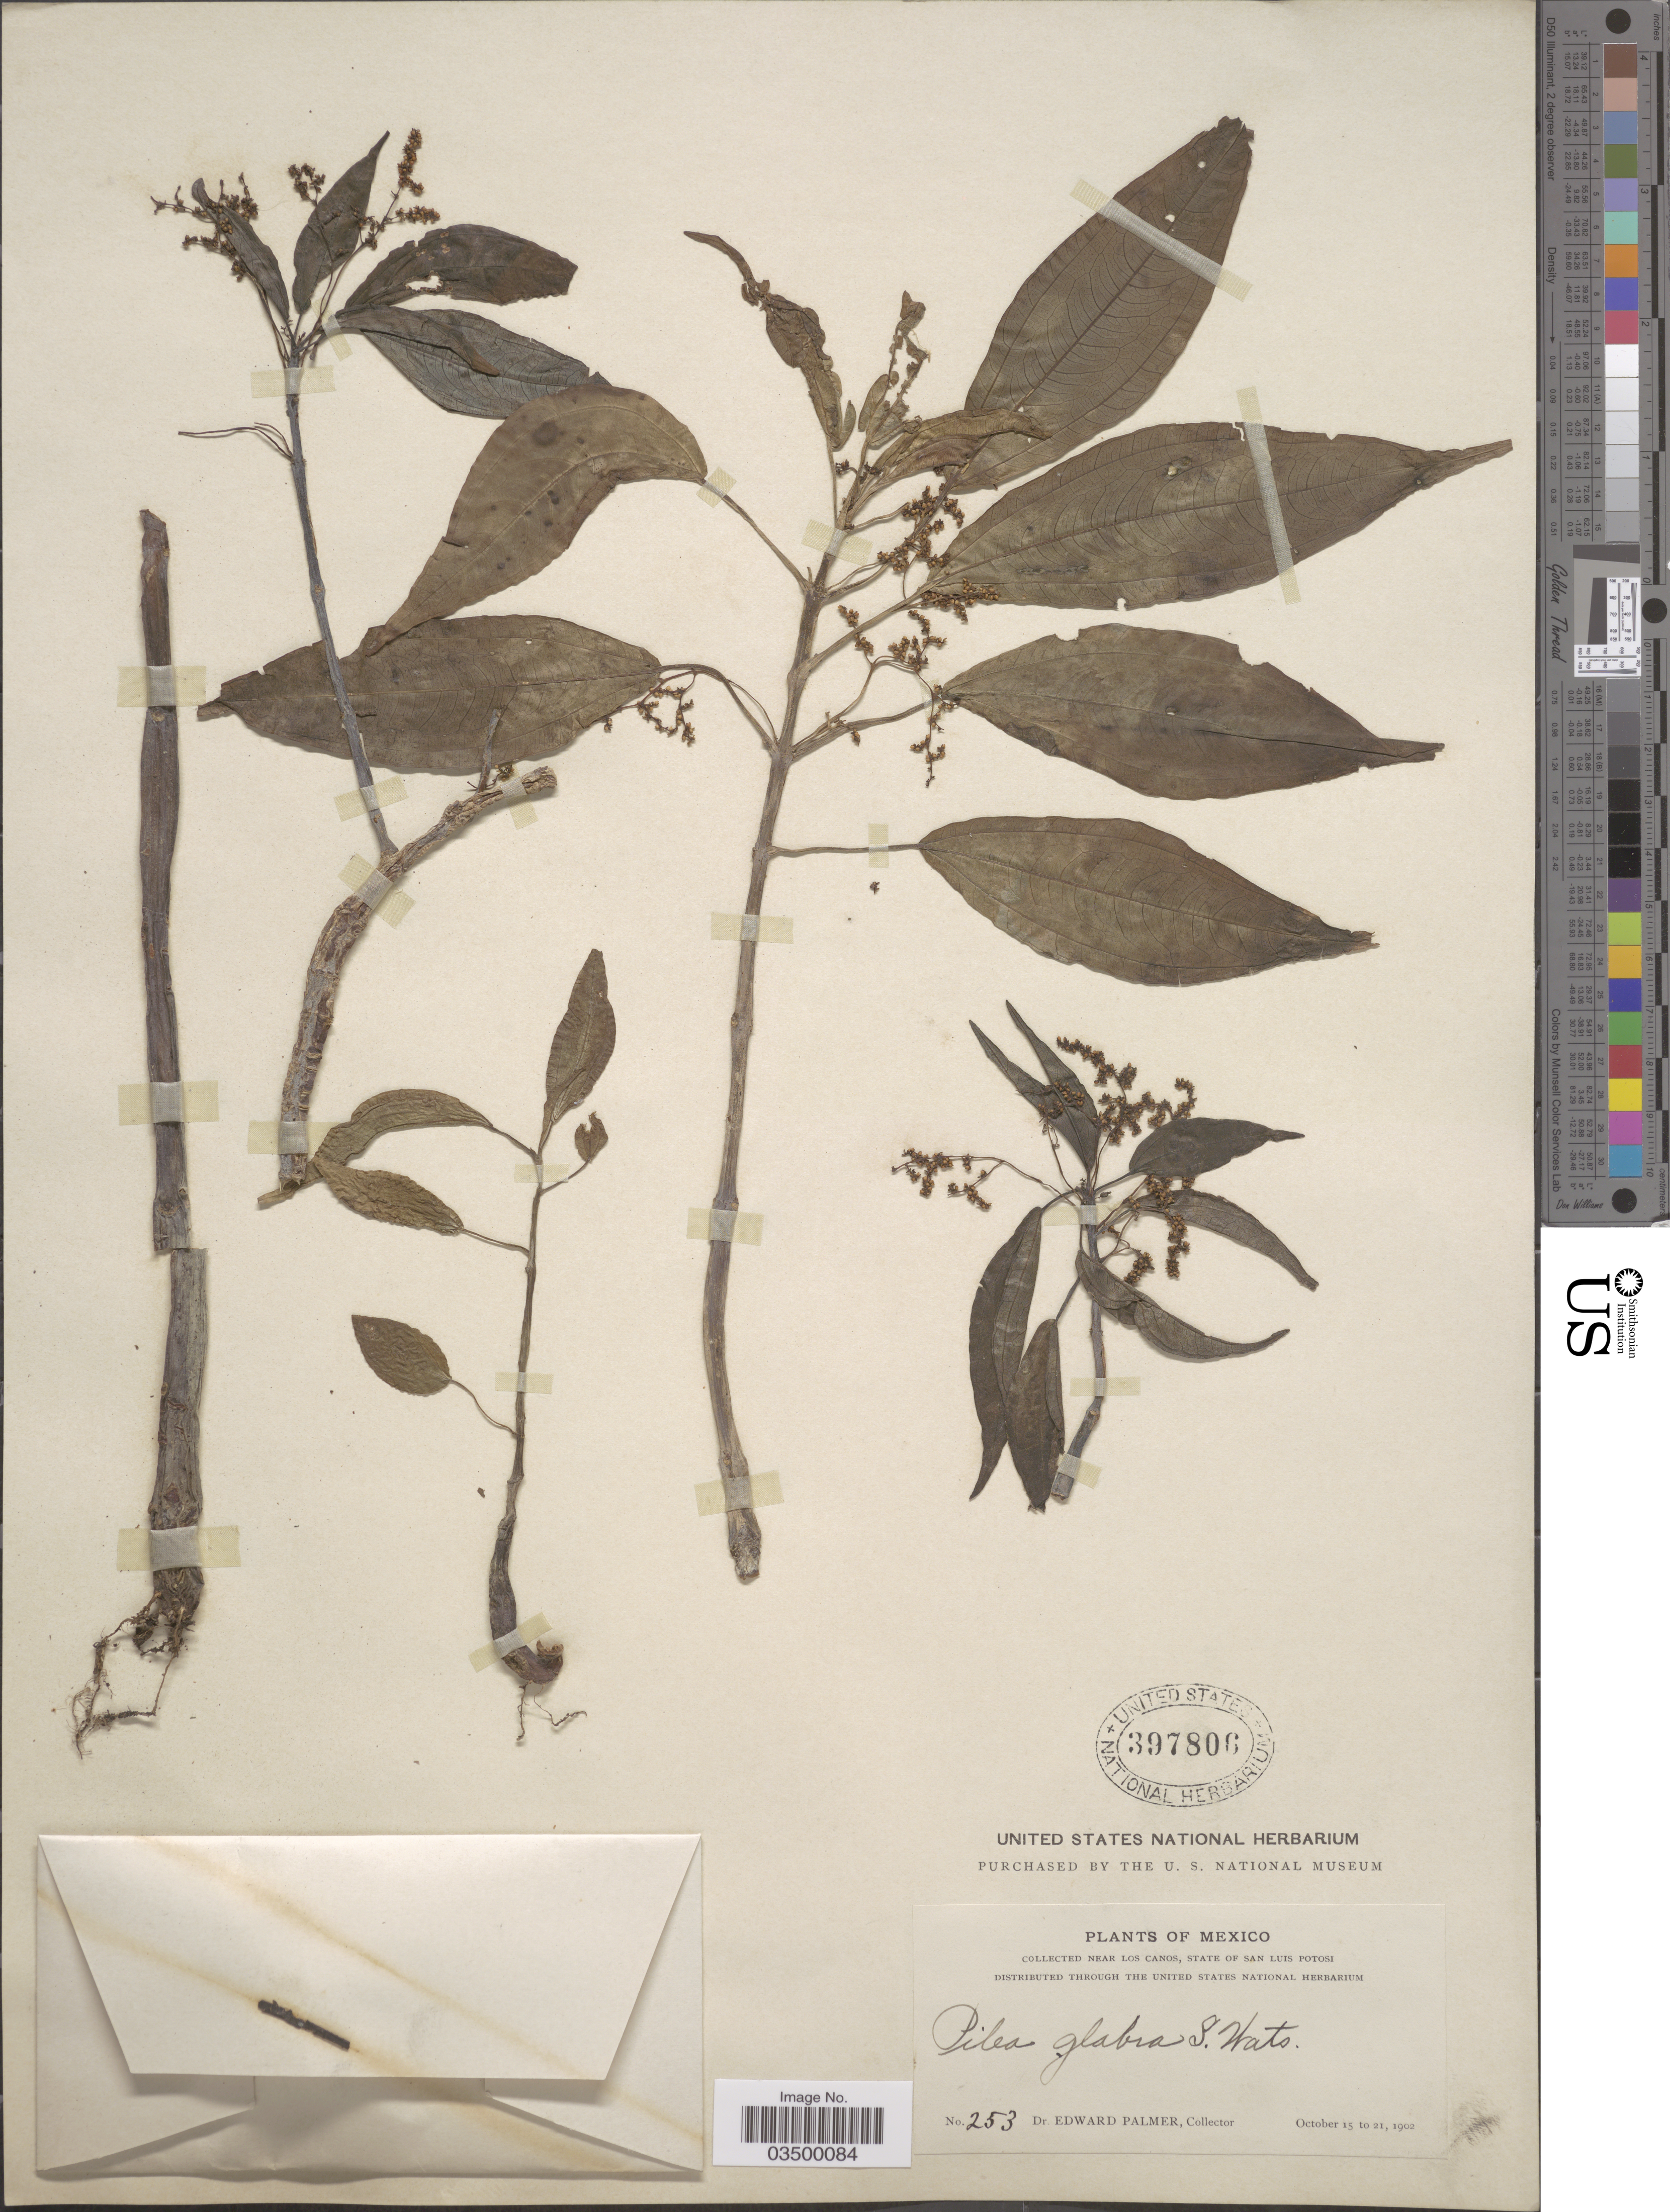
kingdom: Plantae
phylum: Tracheophyta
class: Magnoliopsida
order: Rosales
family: Urticaceae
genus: Pilea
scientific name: Pilea glabra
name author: S. Watson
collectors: E. Palmer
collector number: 253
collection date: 1902-10-15/1902-10-21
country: Mexico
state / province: San Luis Potosí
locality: Near Los Canos.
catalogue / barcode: US 397806